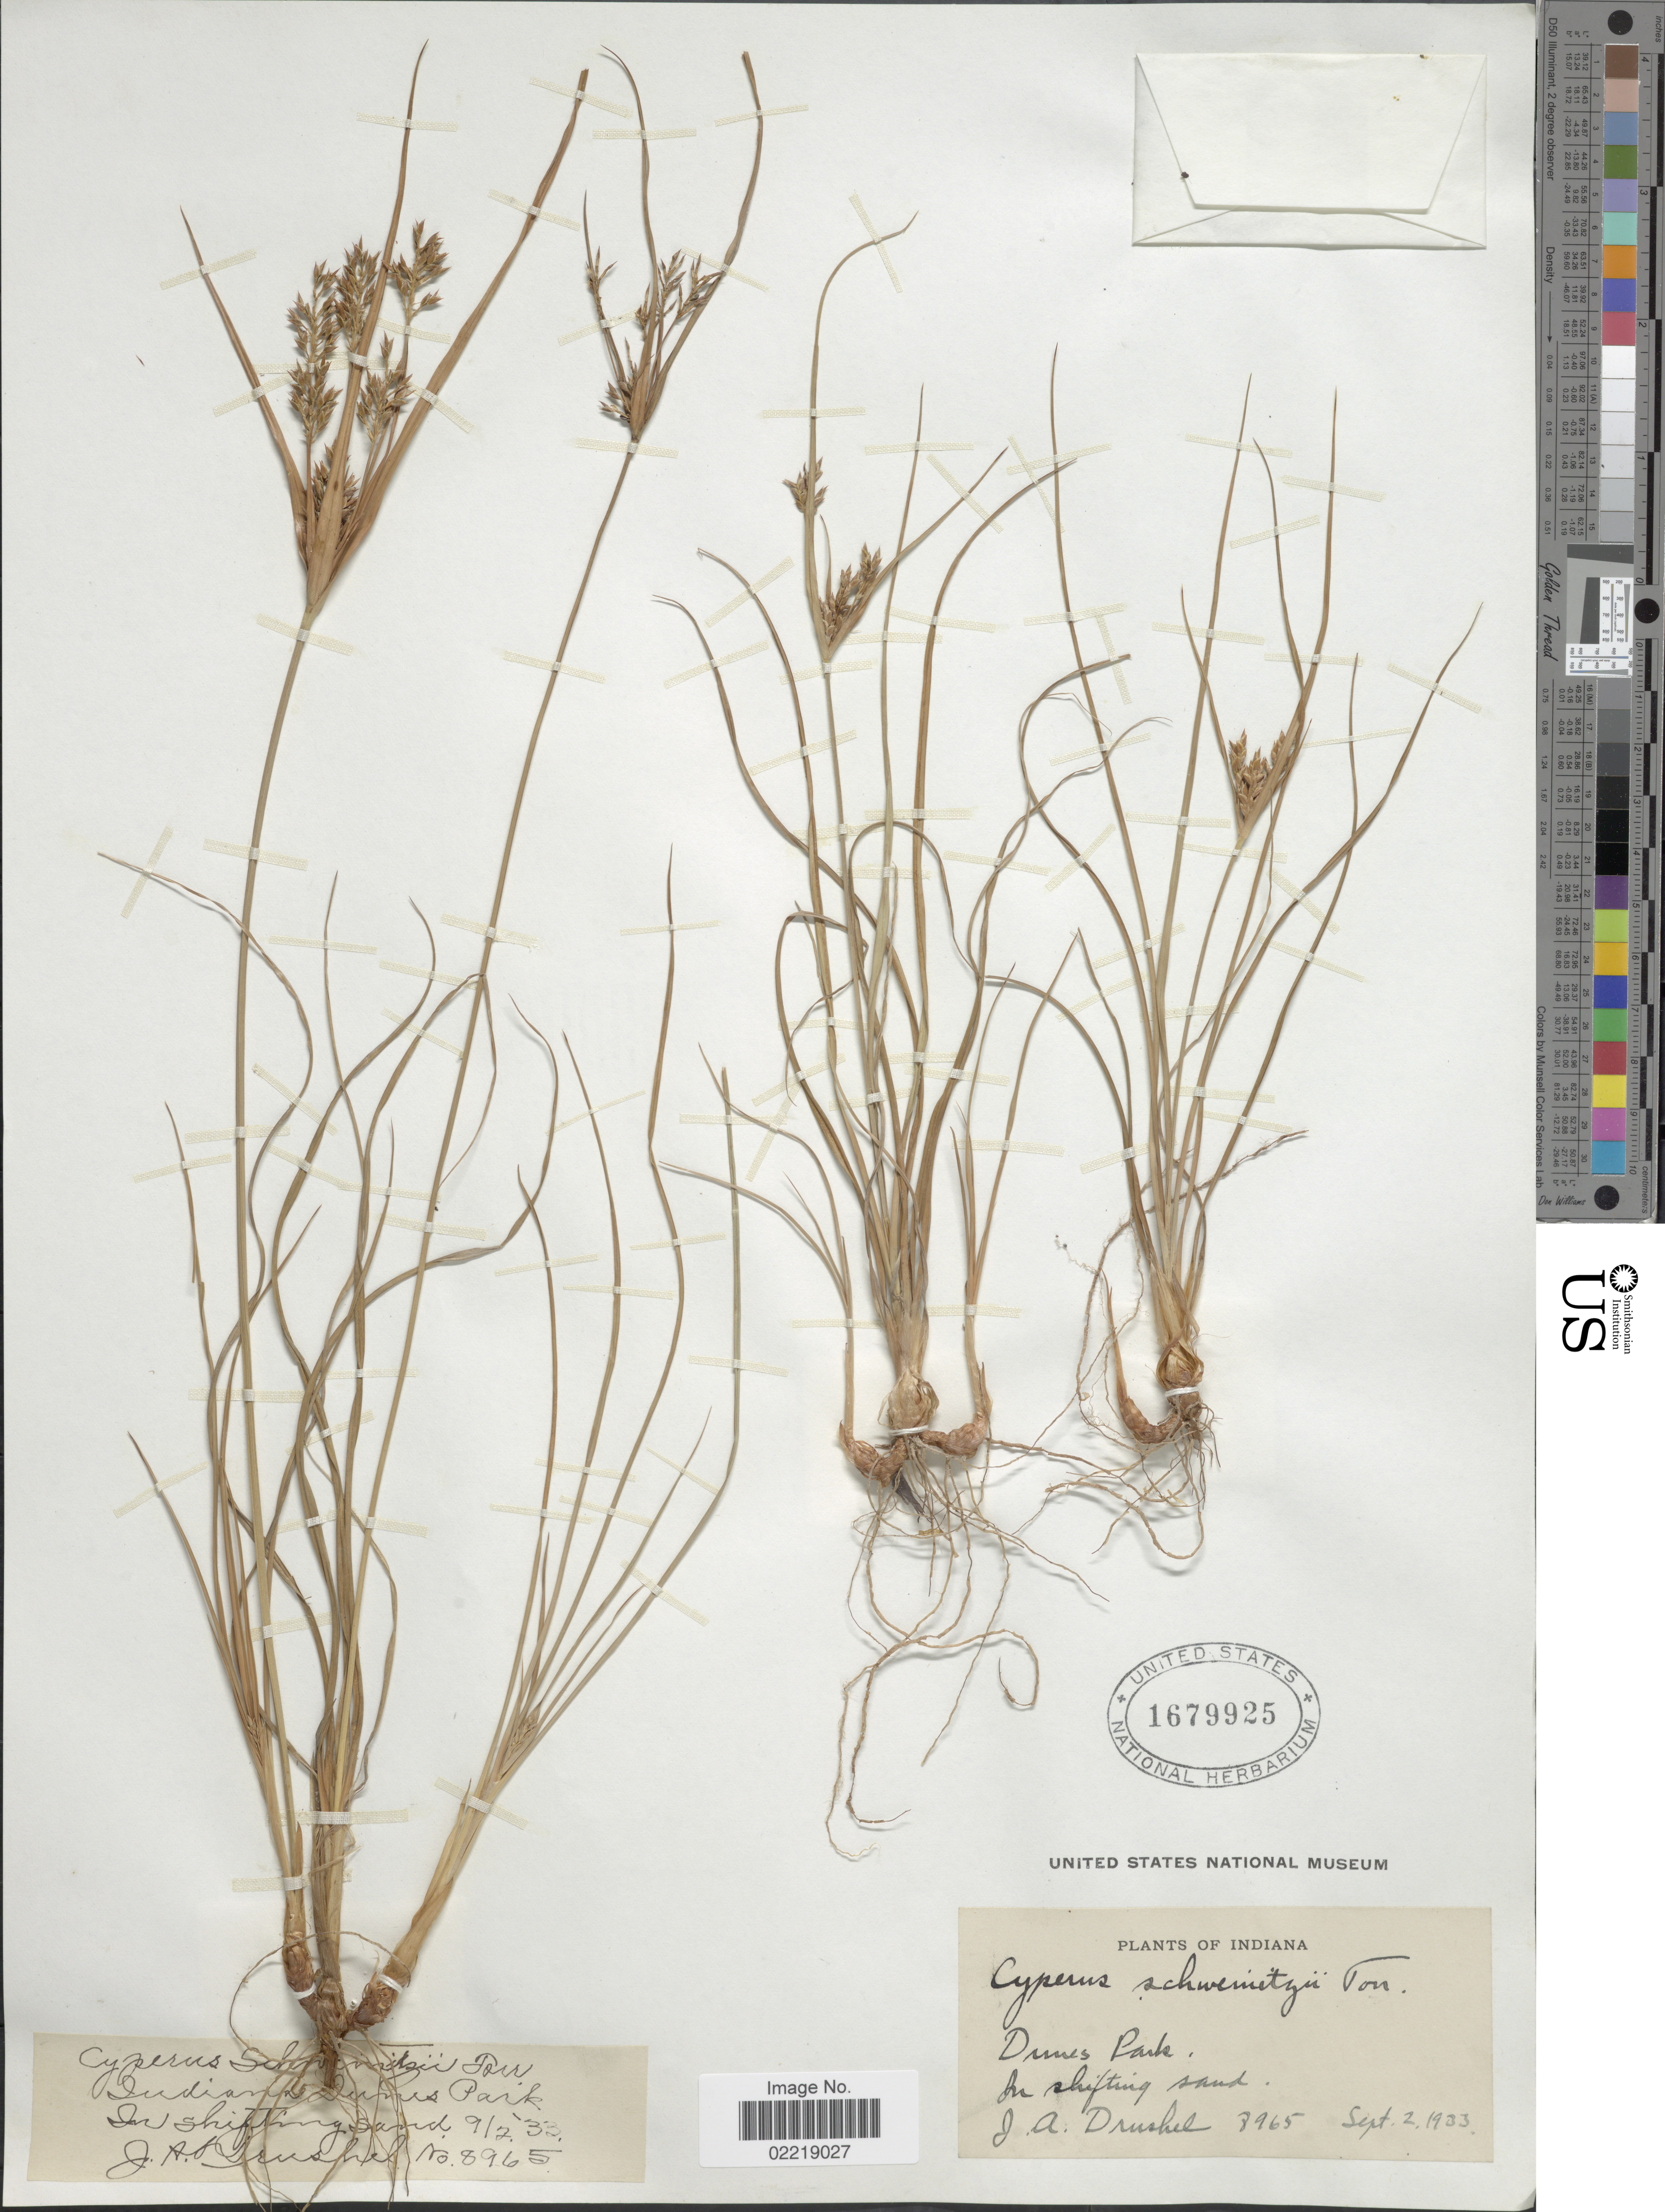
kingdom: Plantae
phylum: Tracheophyta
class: Liliopsida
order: Poales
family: Cyperaceae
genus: Cyperus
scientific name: Cyperus schweinitzii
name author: Torr.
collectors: J. A. Drushel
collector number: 3965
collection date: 1983-09-02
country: United States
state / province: Indiana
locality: Dunes Park, in shifting sand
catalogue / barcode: US 1679925